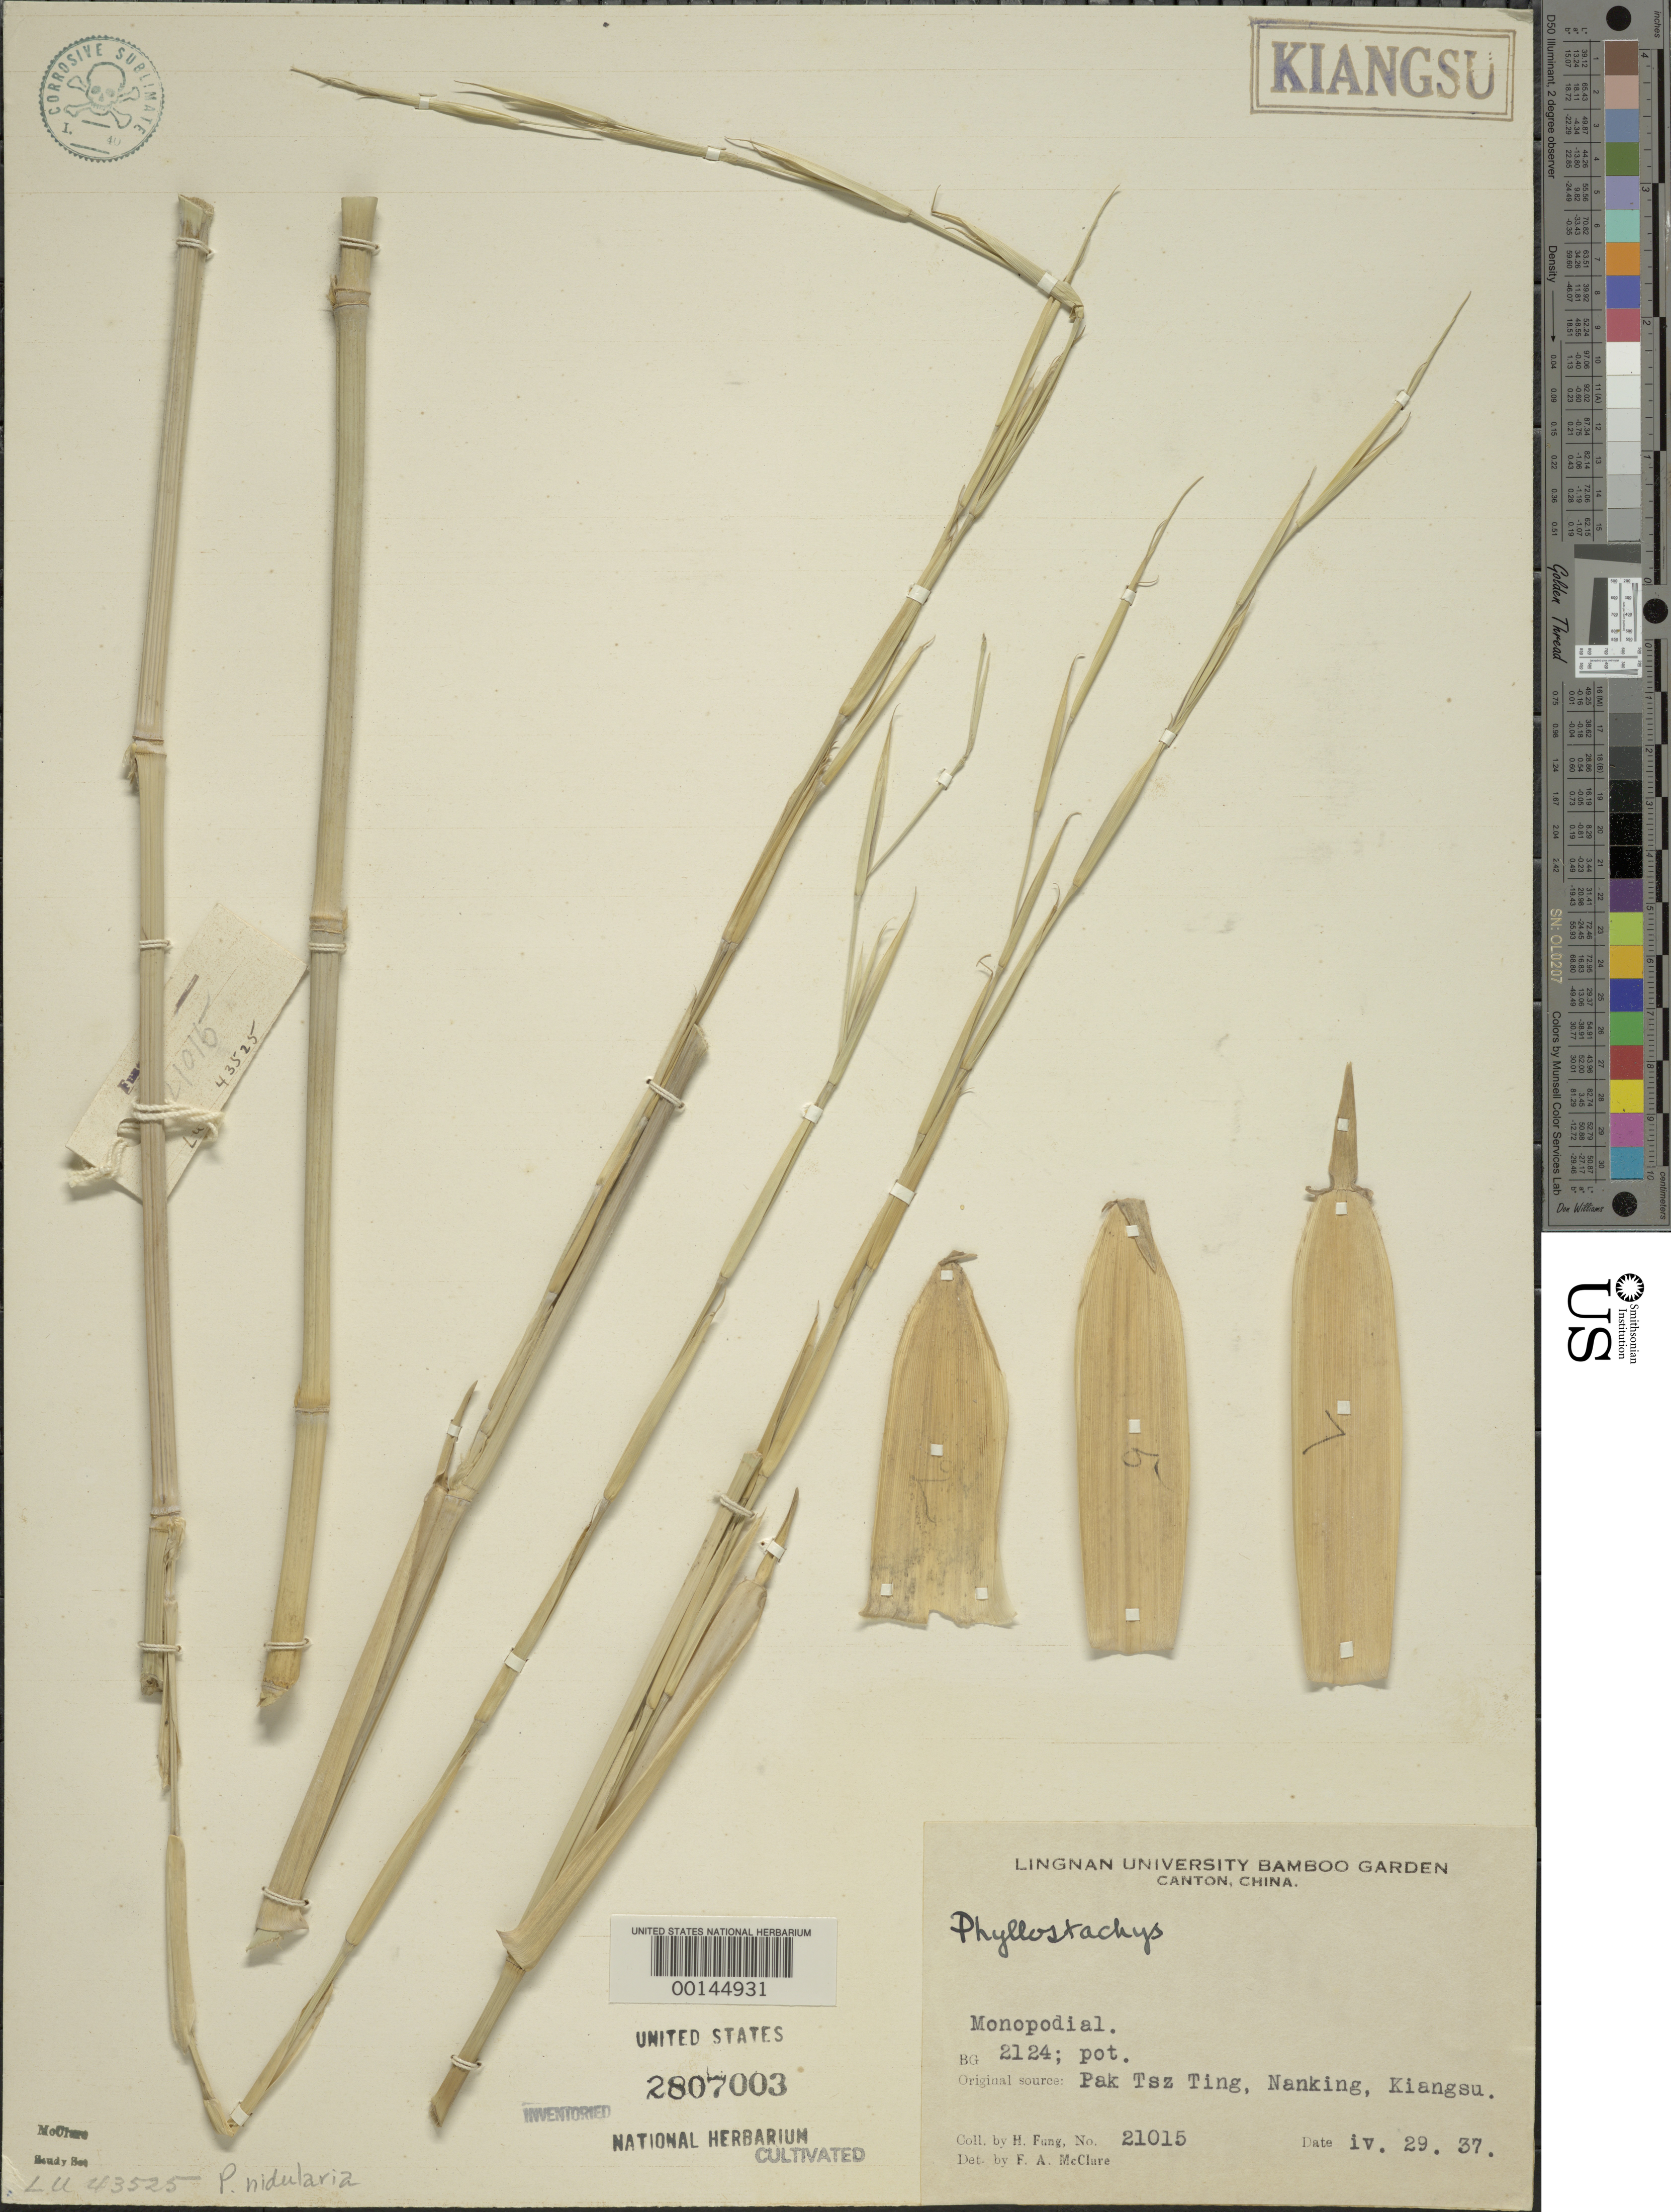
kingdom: Plantae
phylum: Tracheophyta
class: Liliopsida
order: Poales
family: Poaceae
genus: Phyllostachys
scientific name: Phyllostachys nidularia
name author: Munro ex Fenzi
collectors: H. L. Fung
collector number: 21015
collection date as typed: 29 Apr 1937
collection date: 1937-04-29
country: China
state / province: Jiangsu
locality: Nanking, pak tsz ting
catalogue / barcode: US 2807003